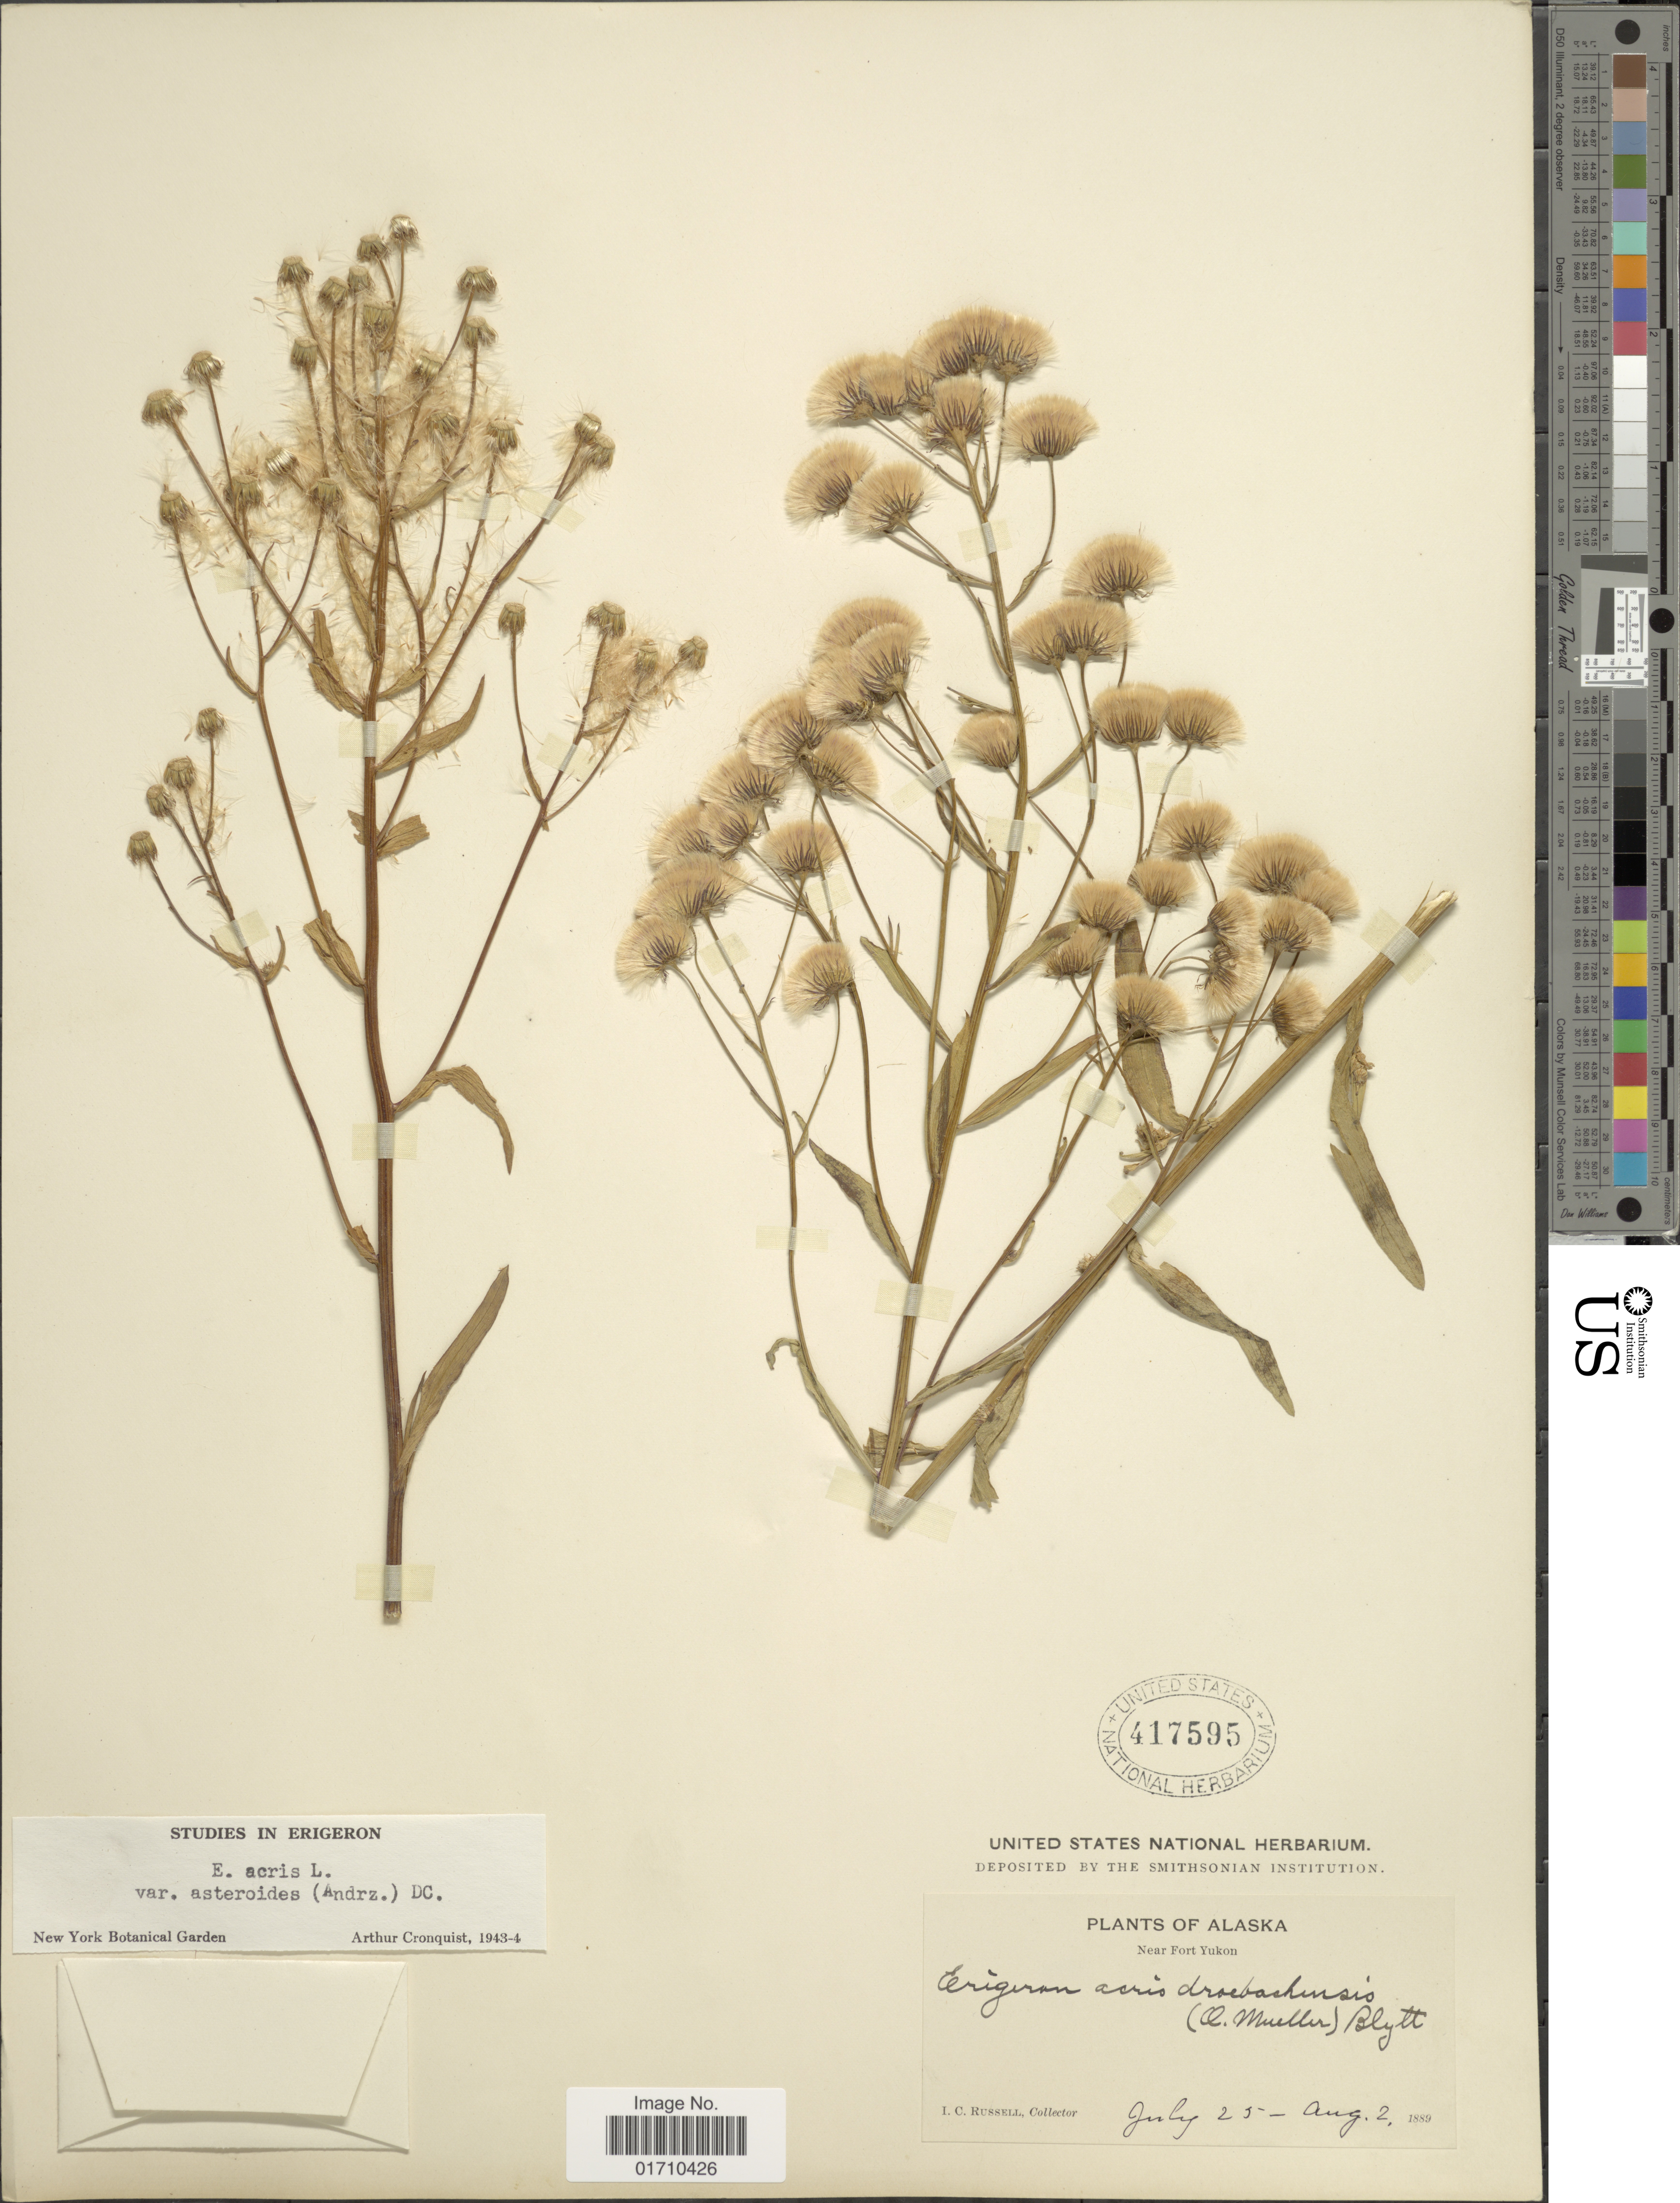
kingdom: Plantae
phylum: Tracheophyta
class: Magnoliopsida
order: Asterales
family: Asteraceae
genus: Erigeron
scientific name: Erigeron acris var. asteroides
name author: (Andrz.) DC.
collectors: I. C. Russell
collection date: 1889-07-25/1889-08-02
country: United States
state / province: Alaska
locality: Near Fort Yukon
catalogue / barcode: US 417595